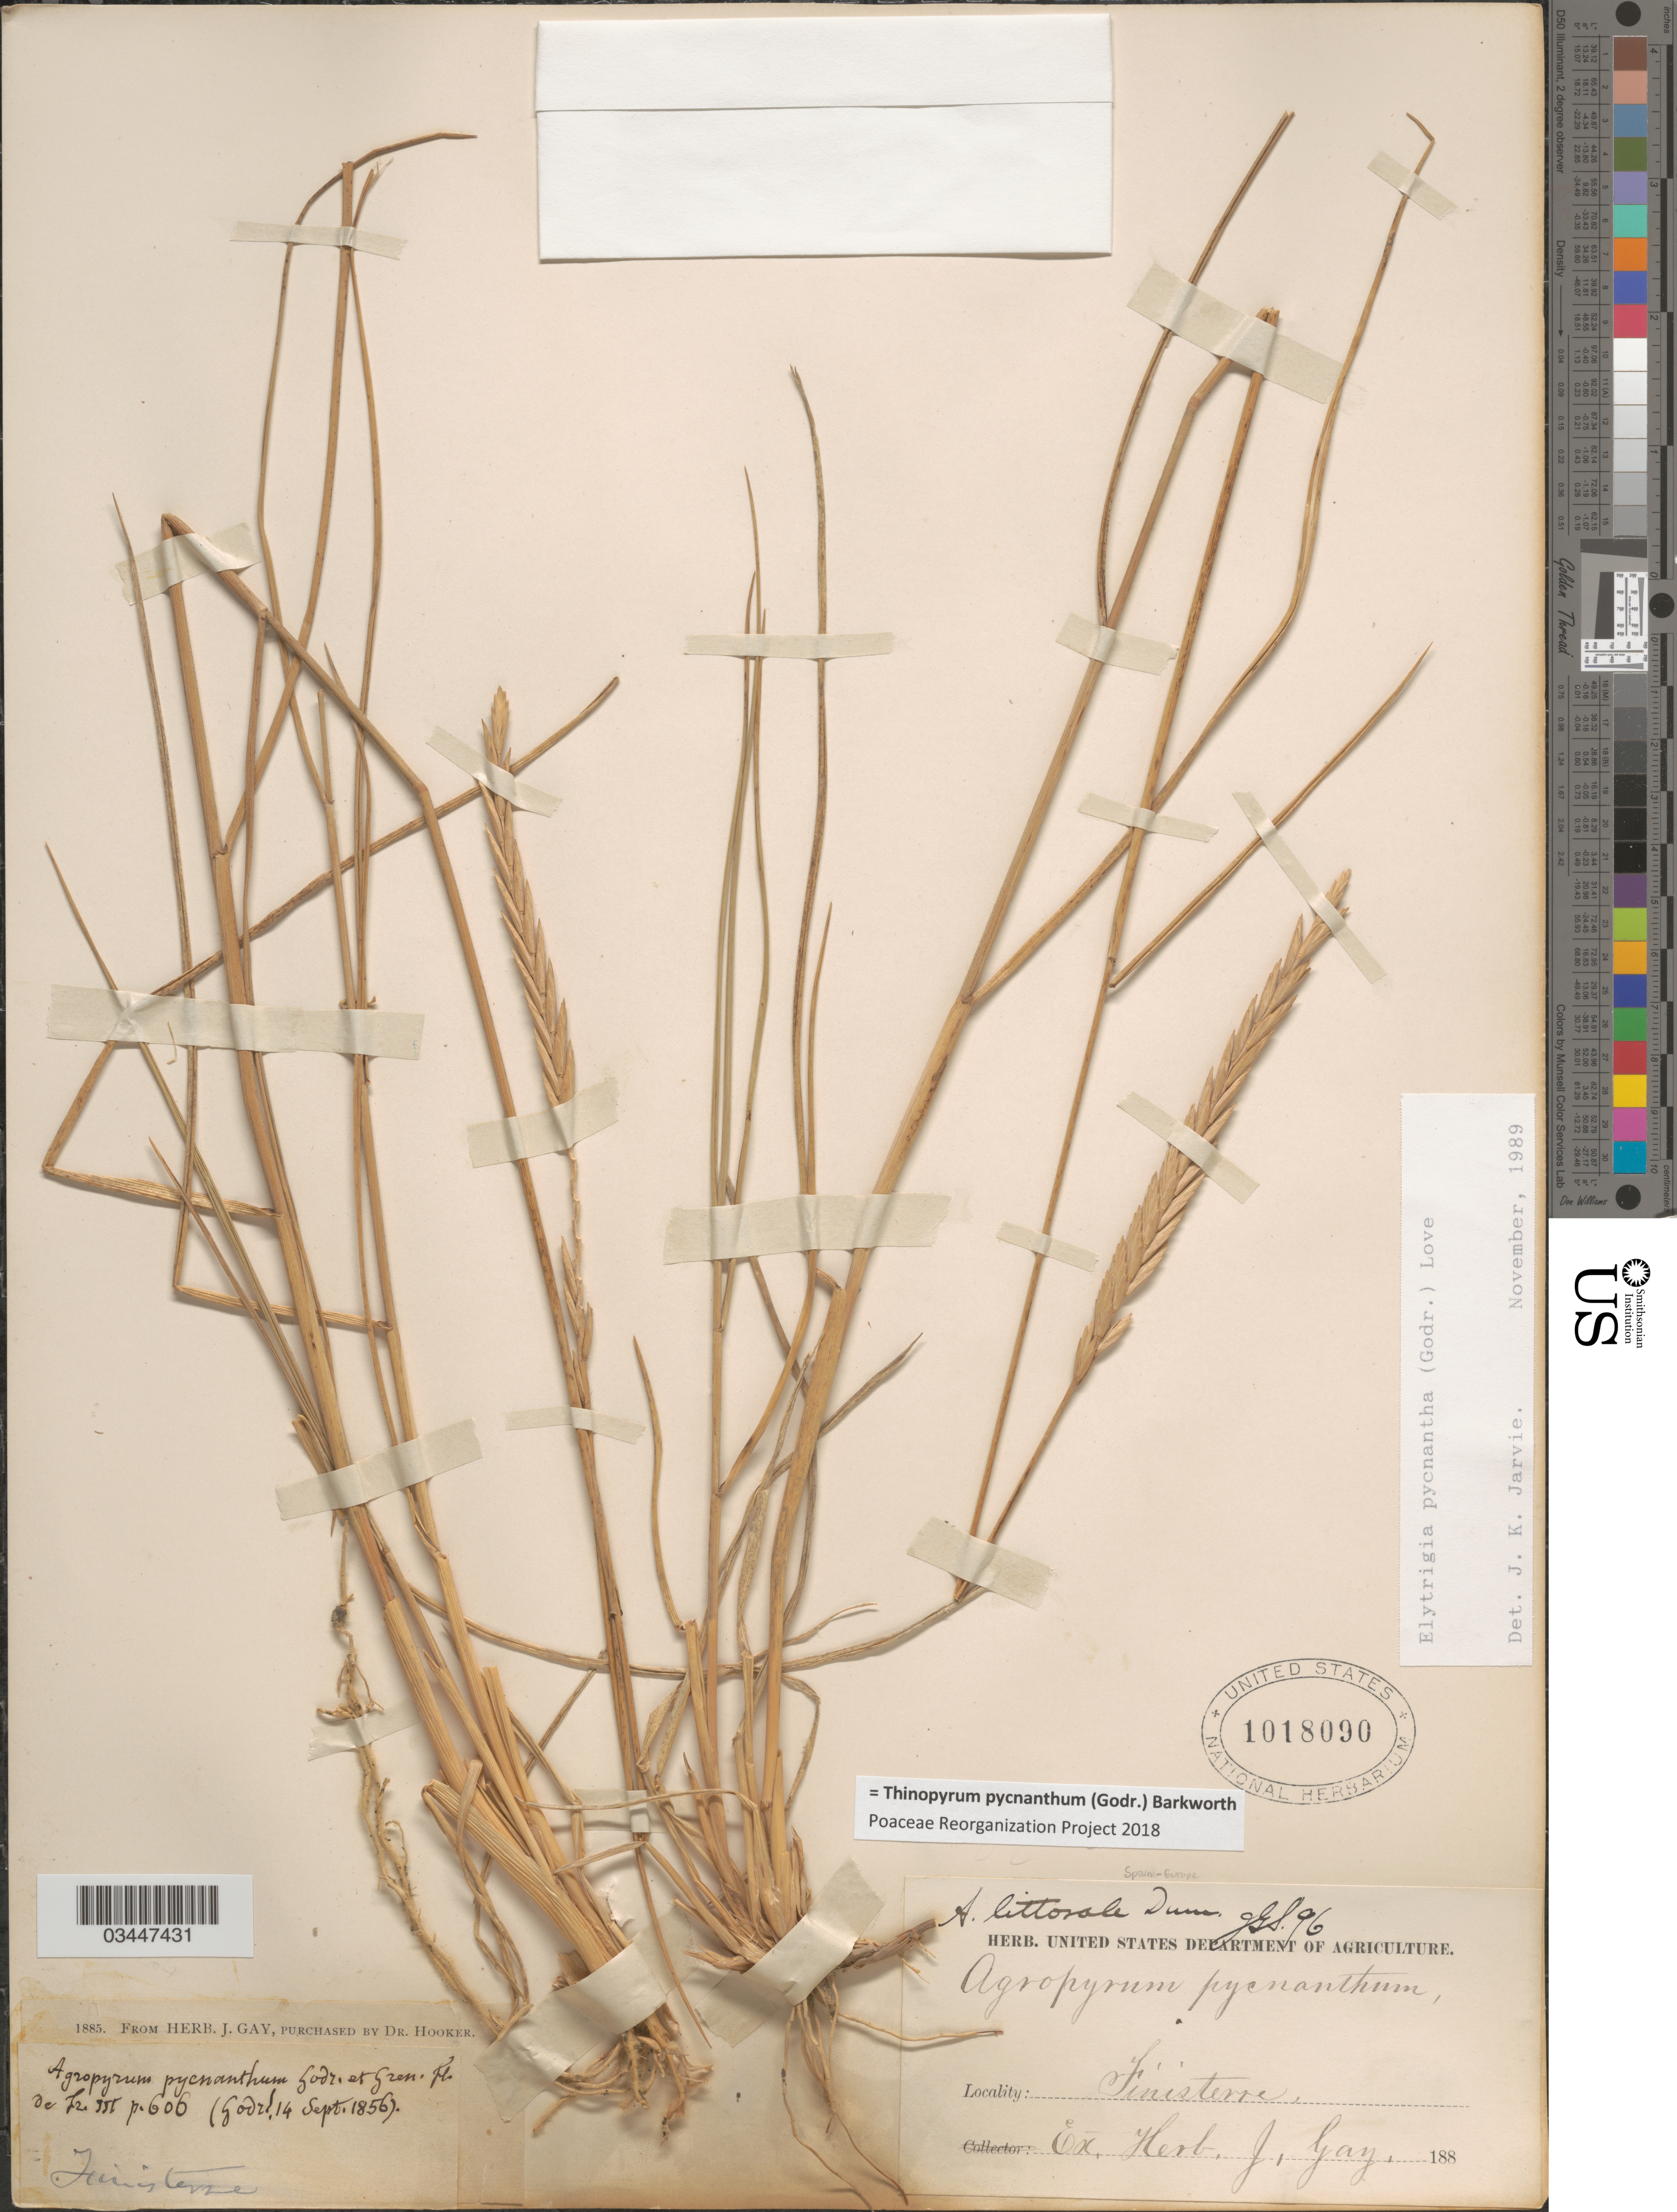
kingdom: Plantae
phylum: Tracheophyta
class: Liliopsida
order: Poales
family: Poaceae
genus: Thinopyrum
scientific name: Thinopyrum pycnanthum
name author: (Godr.) Barkworth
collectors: ex herb. J. Gay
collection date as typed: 188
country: Spain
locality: Finisterre.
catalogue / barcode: US 1018090